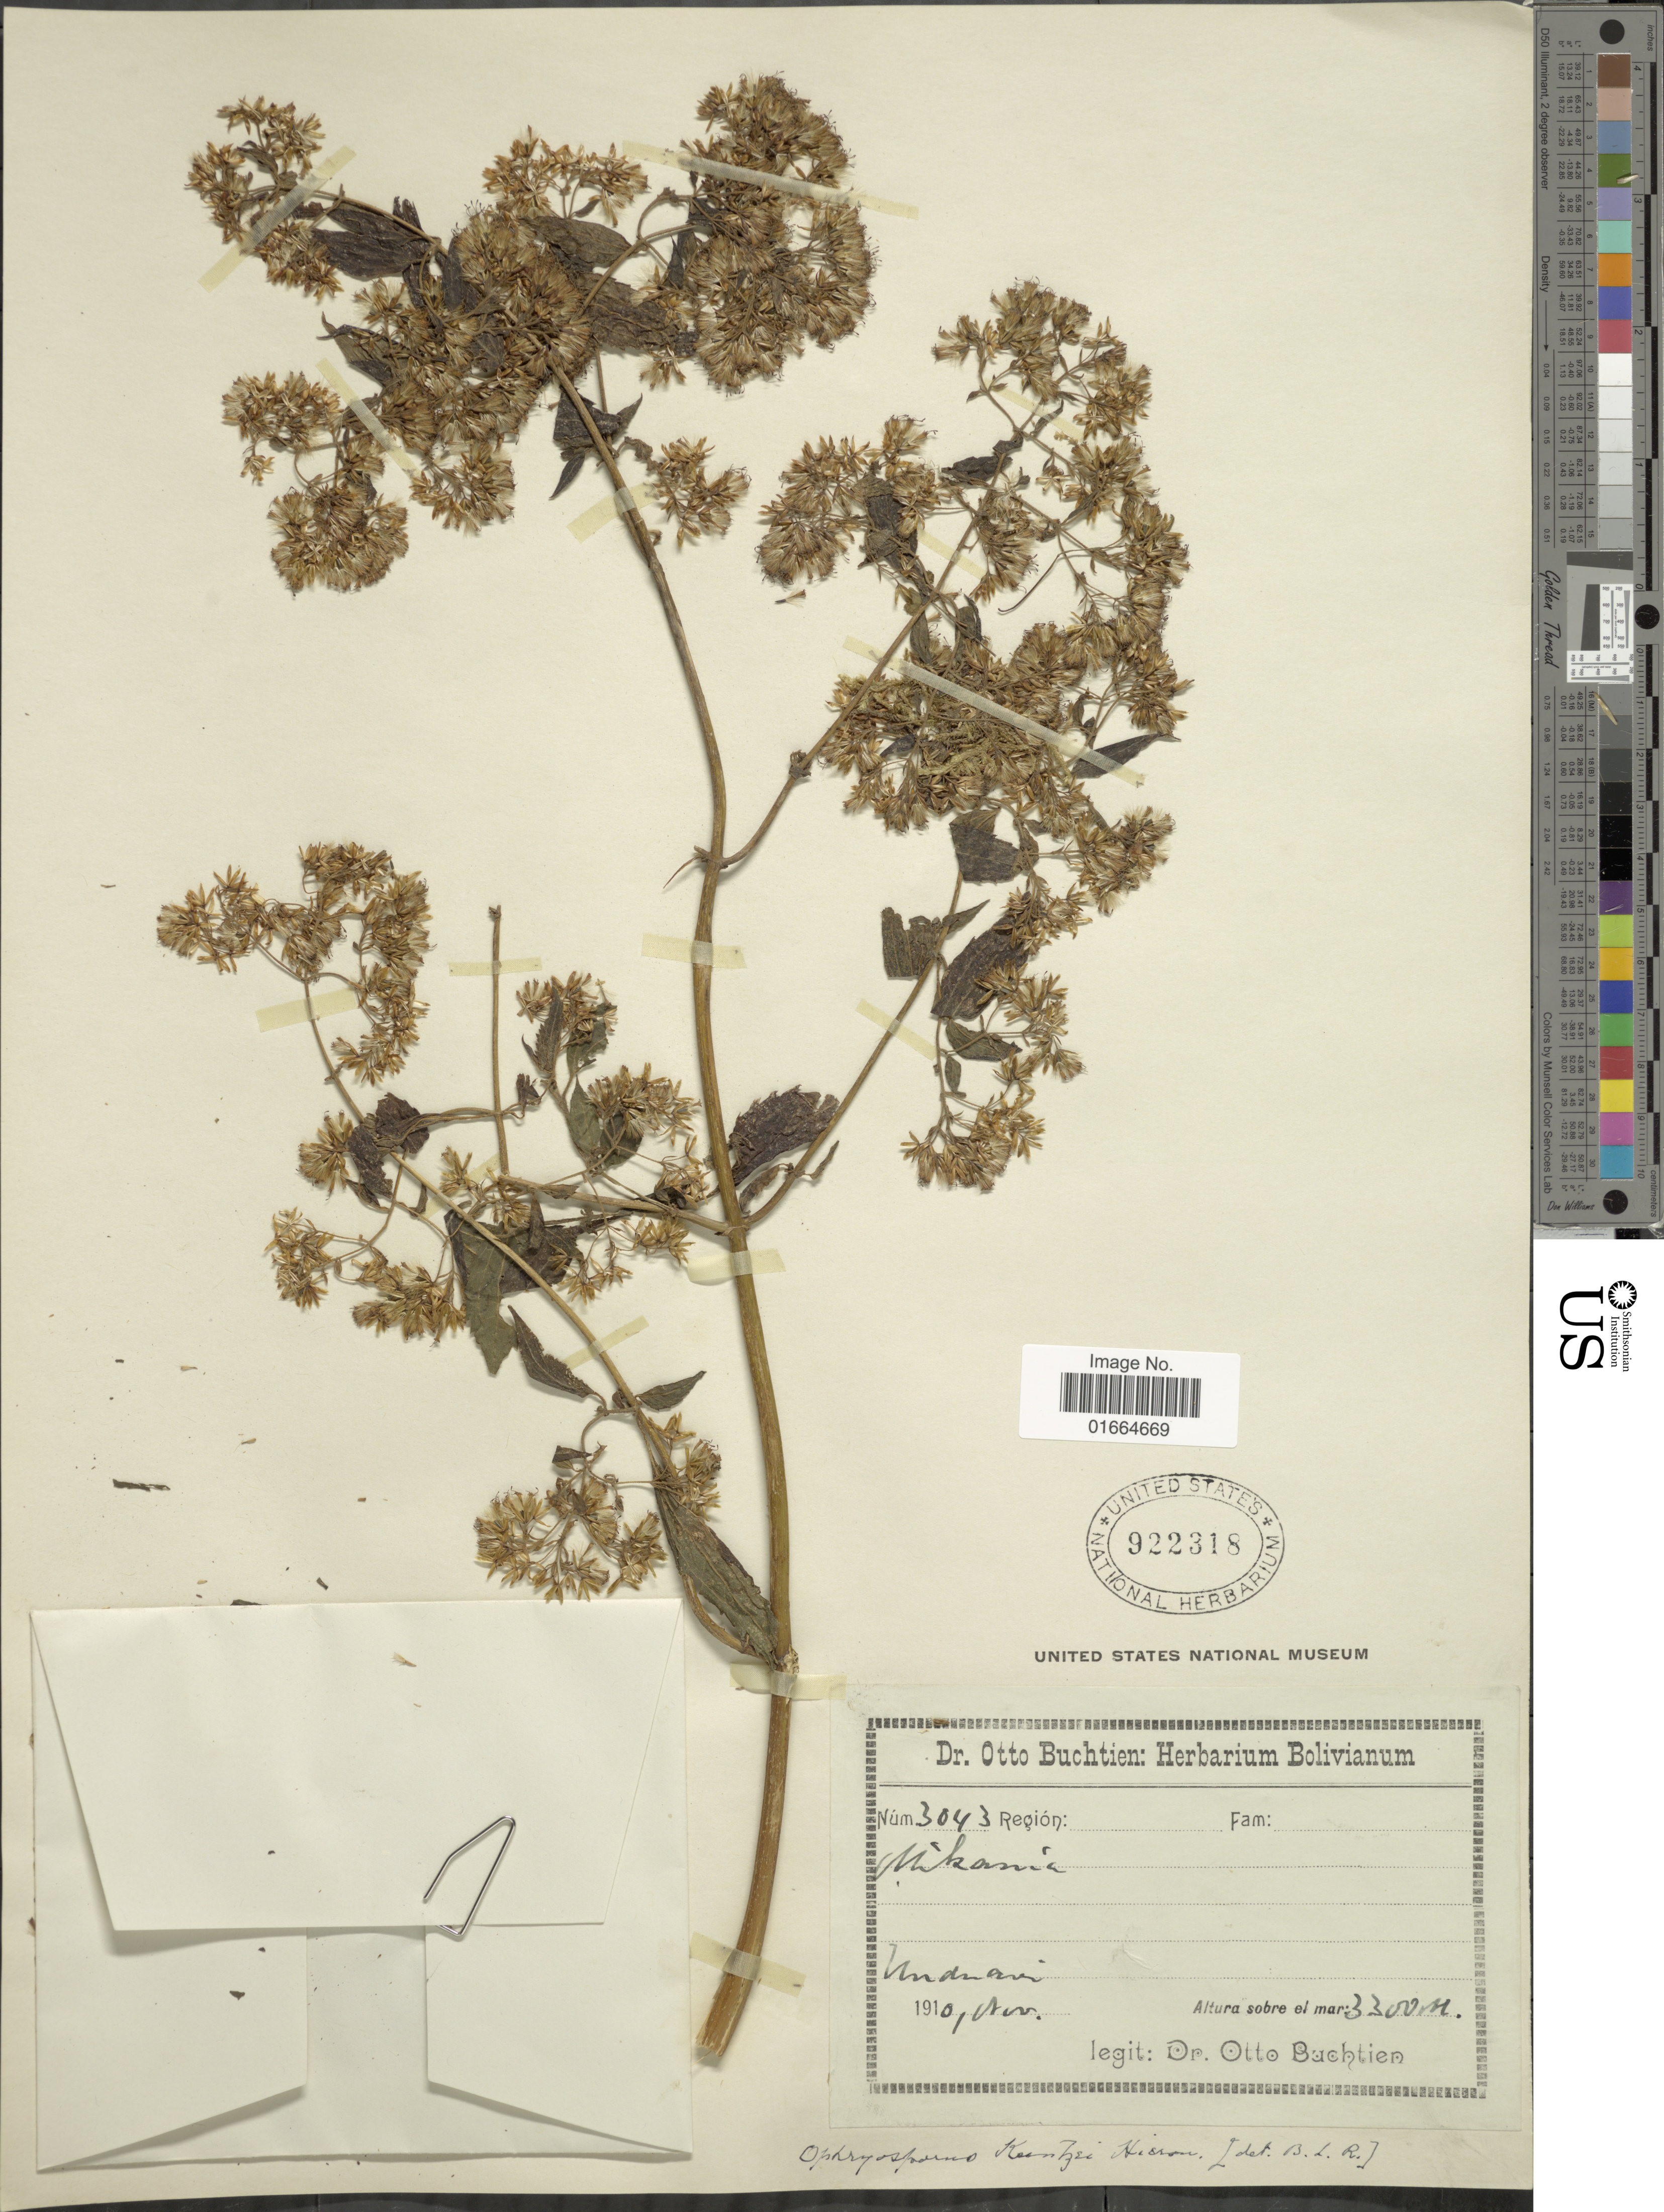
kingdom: Plantae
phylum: Tracheophyta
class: Magnoliopsida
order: Asterales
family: Asteraceae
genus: Ophryosporus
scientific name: Ophryosporus kuntzei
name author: Hieron.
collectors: O. Buchtien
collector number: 3043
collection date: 1910-11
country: Bolivia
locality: Unduavi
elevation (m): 3300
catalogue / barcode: US 922318